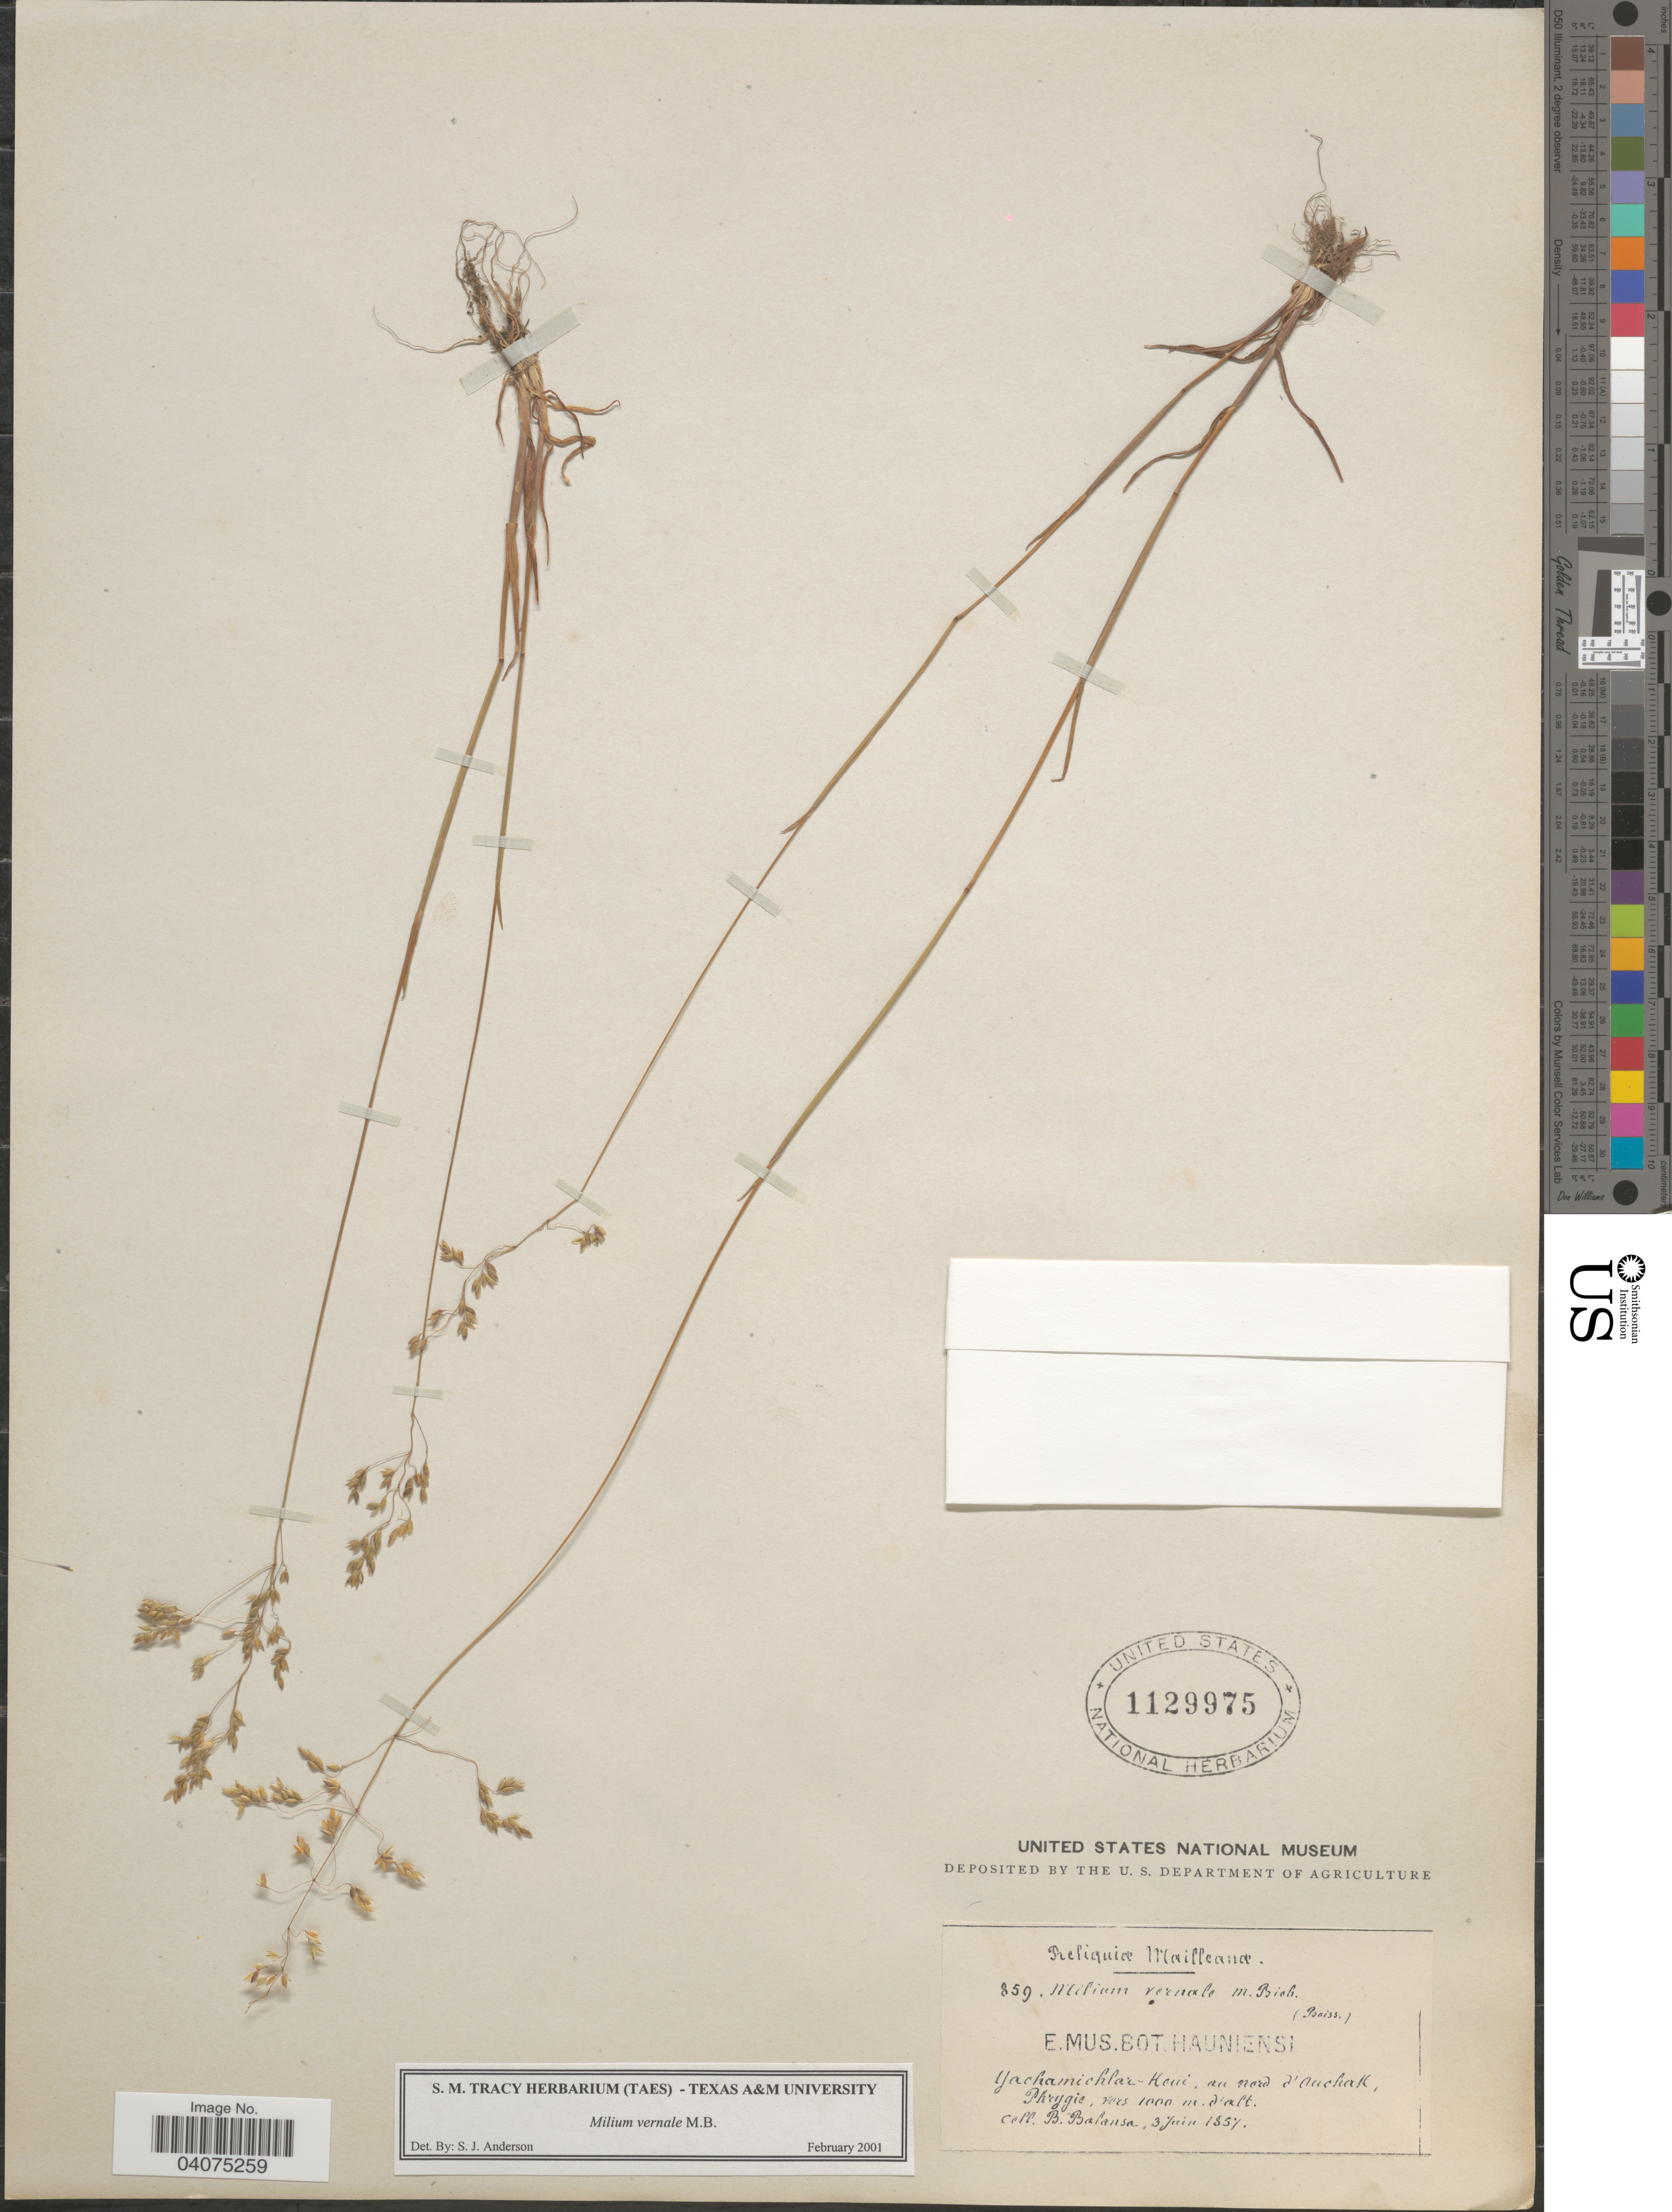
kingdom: Plantae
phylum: Tracheophyta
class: Liliopsida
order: Poales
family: Poaceae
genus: Milium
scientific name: Milium vernale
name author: M. Bieb.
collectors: B. Balansa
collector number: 859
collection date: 1857-06-03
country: Turkey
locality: Yachamichlar-Koni, au nord d'Ouchak, Phrygie.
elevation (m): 1000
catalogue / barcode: US 1129975